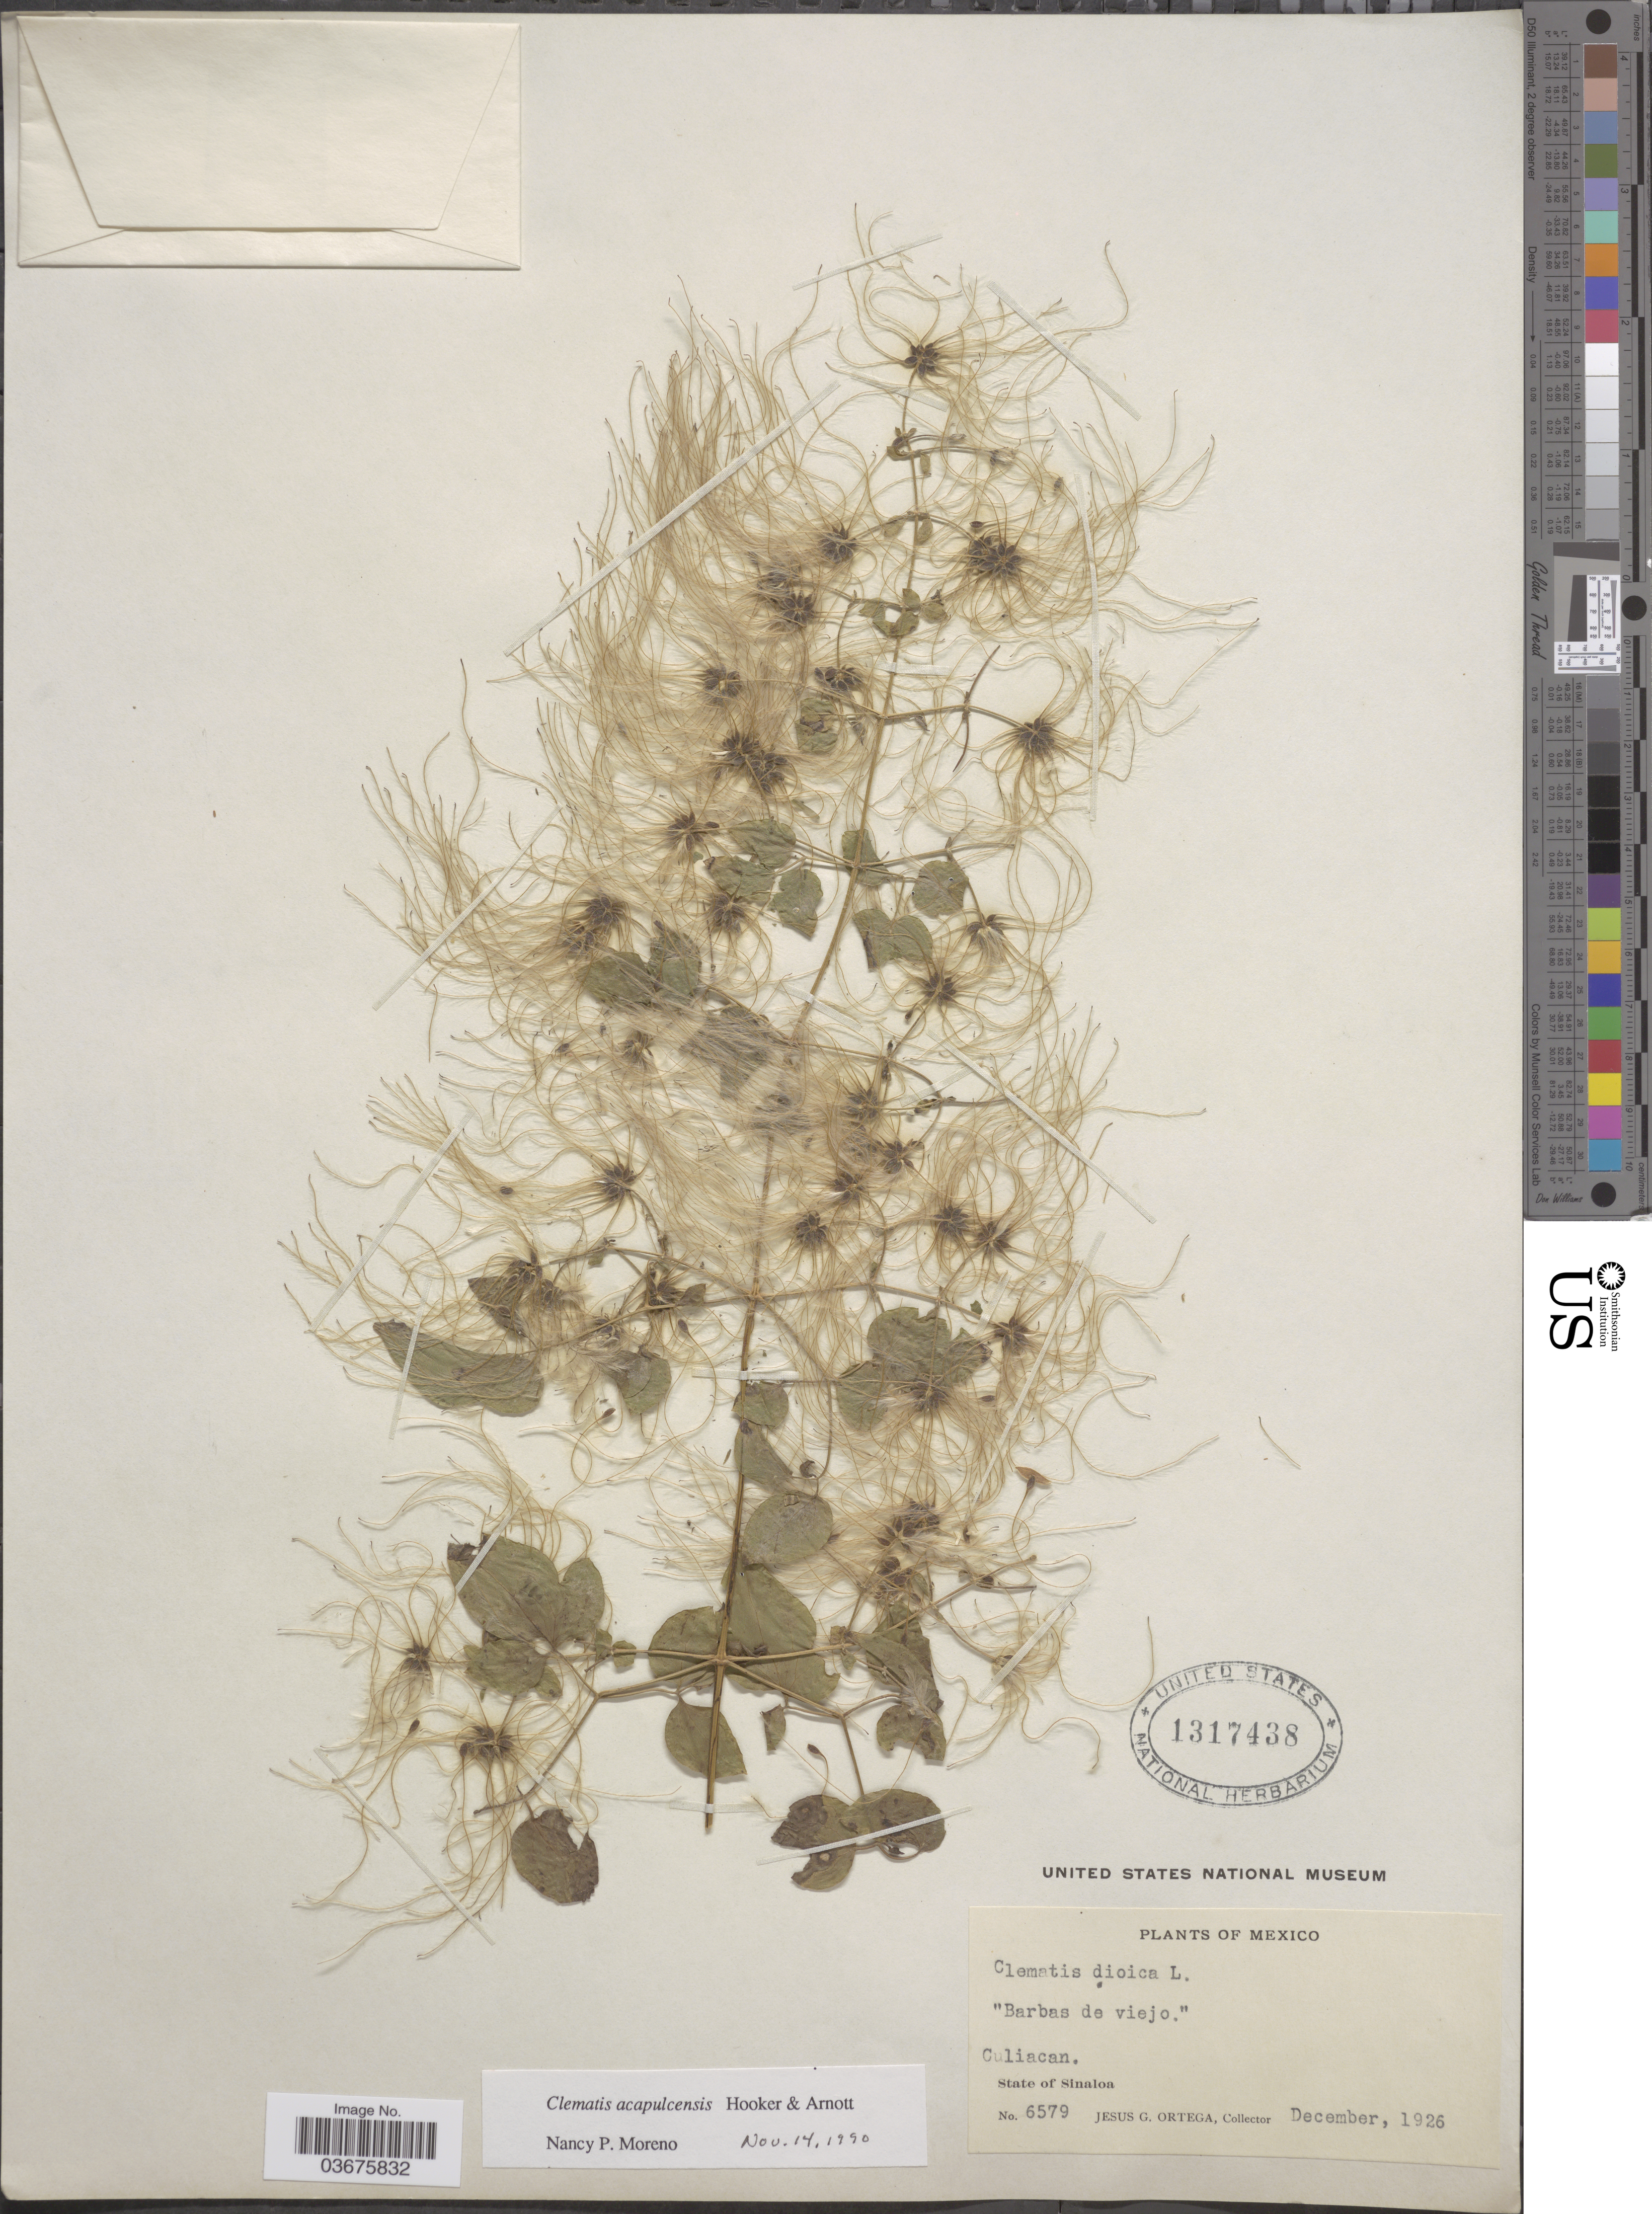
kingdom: Plantae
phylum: Tracheophyta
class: Magnoliopsida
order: Ranunculales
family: Ranunculaceae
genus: Clematis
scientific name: Clematis acapulcensis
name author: Hook. & Arn.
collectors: J. Ortega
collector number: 6579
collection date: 1926-12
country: Mexico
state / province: Sinaloa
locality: Culiacan.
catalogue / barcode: US 1317438